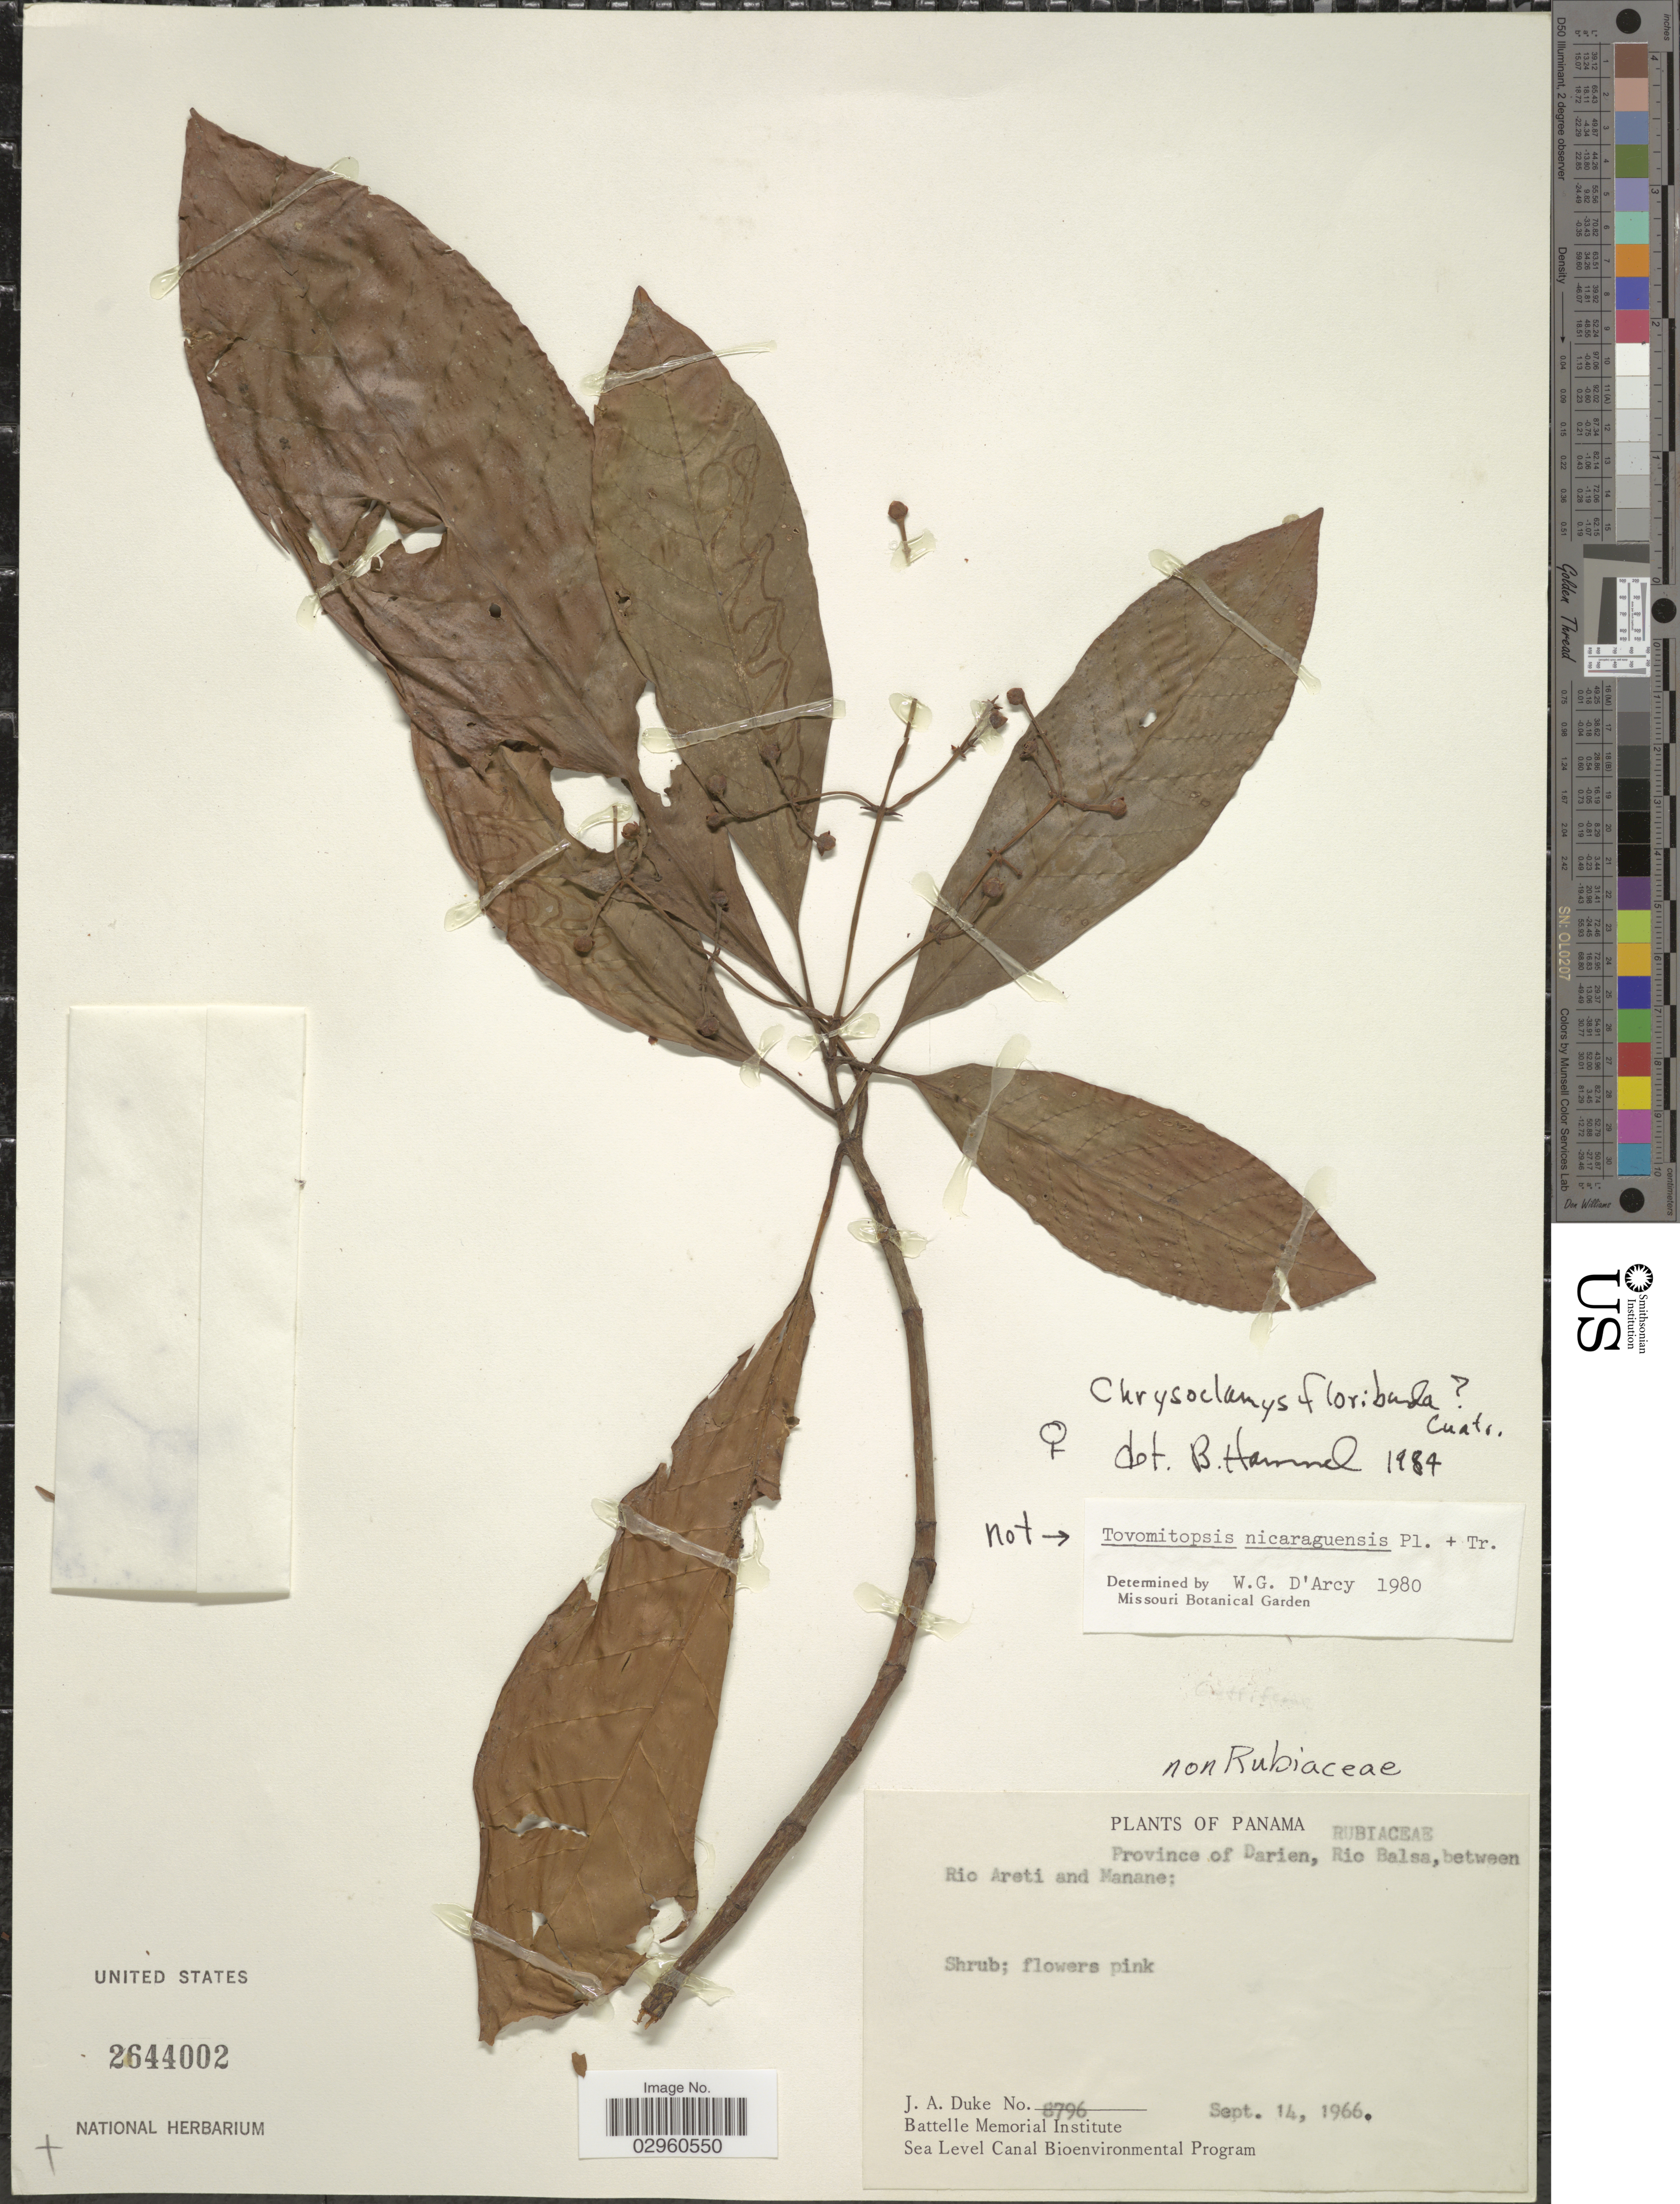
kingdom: Plantae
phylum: Tracheophyta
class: Magnoliopsida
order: Malpighiales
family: Clusiaceae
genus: Chrysochlamys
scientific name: Chrysochlamys floribunda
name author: Cuatrec.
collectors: J. A. Duke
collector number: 8796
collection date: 1966-09-14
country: Panama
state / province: Darién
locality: Province of Darien, Rio Balsa, between Rio Areti and Manane.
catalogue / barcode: US 2644002